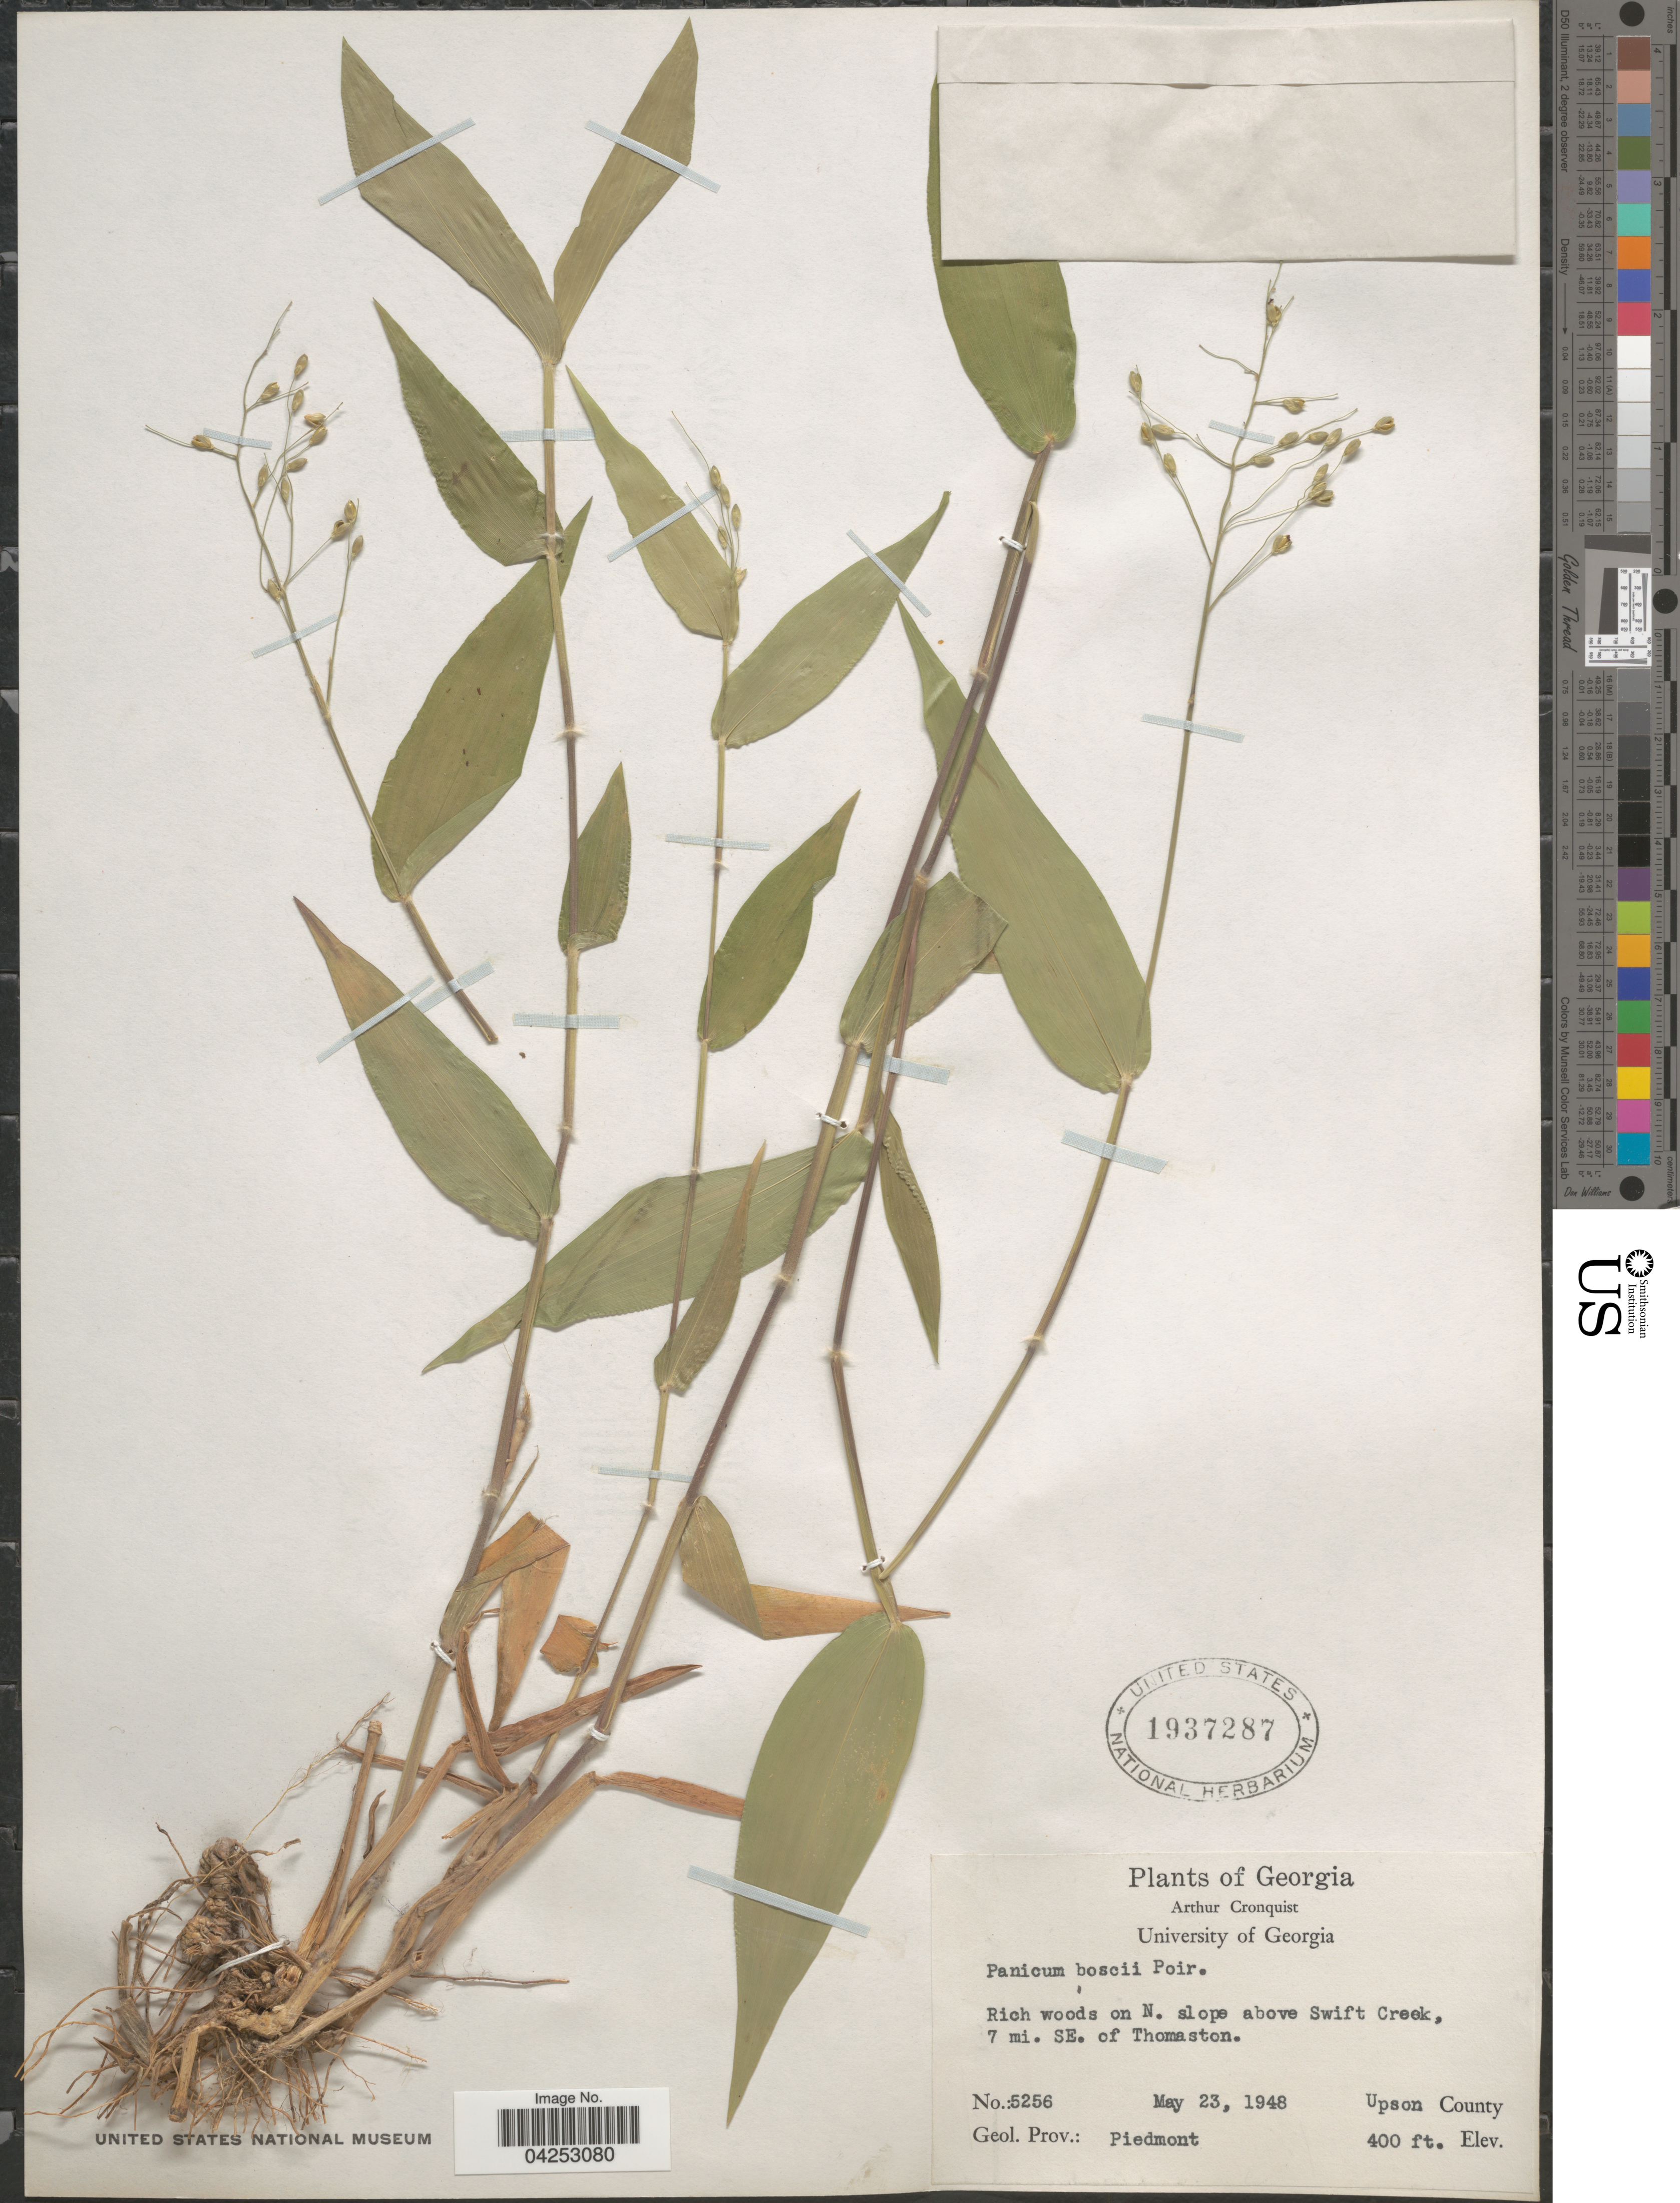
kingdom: Plantae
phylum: Tracheophyta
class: Liliopsida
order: Poales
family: Poaceae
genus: Dichanthelium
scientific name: Dichanthelium boscii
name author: (Poir.) Gould & C.A. Clark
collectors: A. J. Cronquist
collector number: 5256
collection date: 1948-05-23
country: United States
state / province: Georgia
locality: Rich woods on N. slope above Swift Creek, 7 mi. SE of Thomaston. Upson County. Geol. Prov.: Piedmont.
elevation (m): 122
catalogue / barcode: US 1937287